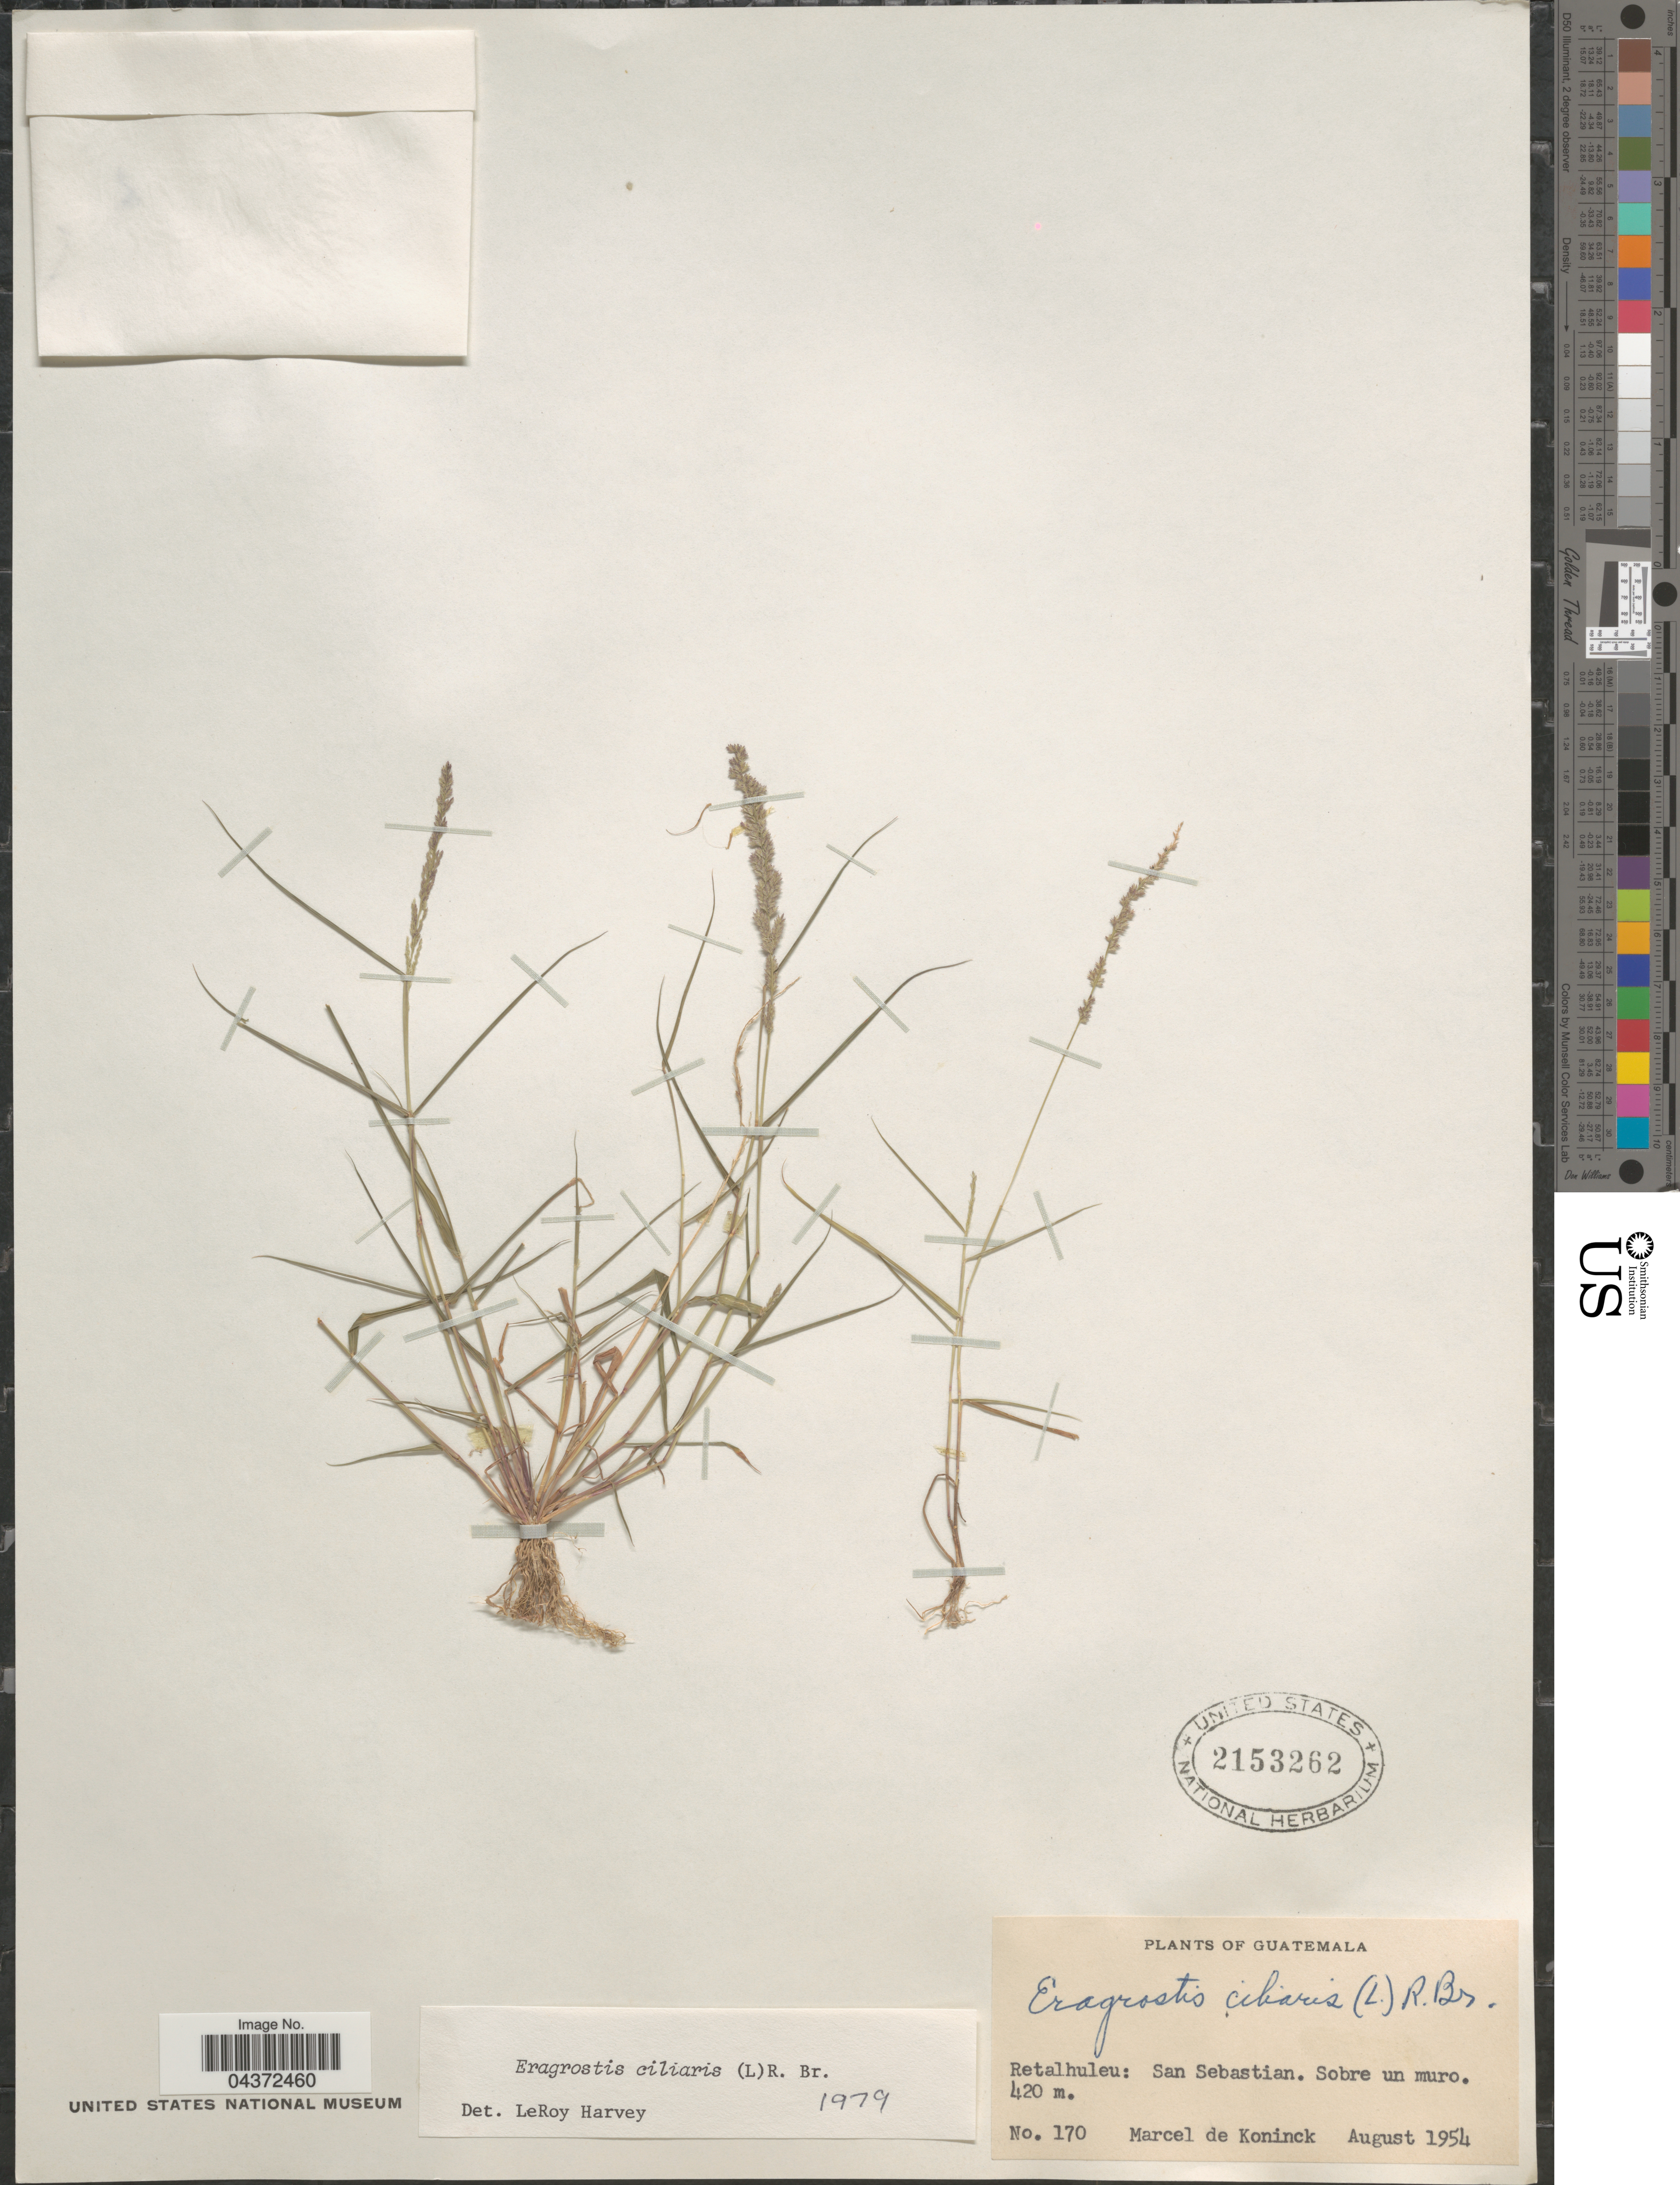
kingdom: Plantae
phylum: Tracheophyta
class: Liliopsida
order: Poales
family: Poaceae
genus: Eragrostis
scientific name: Eragrostis ciliaris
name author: (L.) R. Br.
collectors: M. Koninck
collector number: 170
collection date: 1954-08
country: Guatemala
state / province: Retalhuleu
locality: San Sebastian. Sobre un muro.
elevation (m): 420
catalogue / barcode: US 2153262